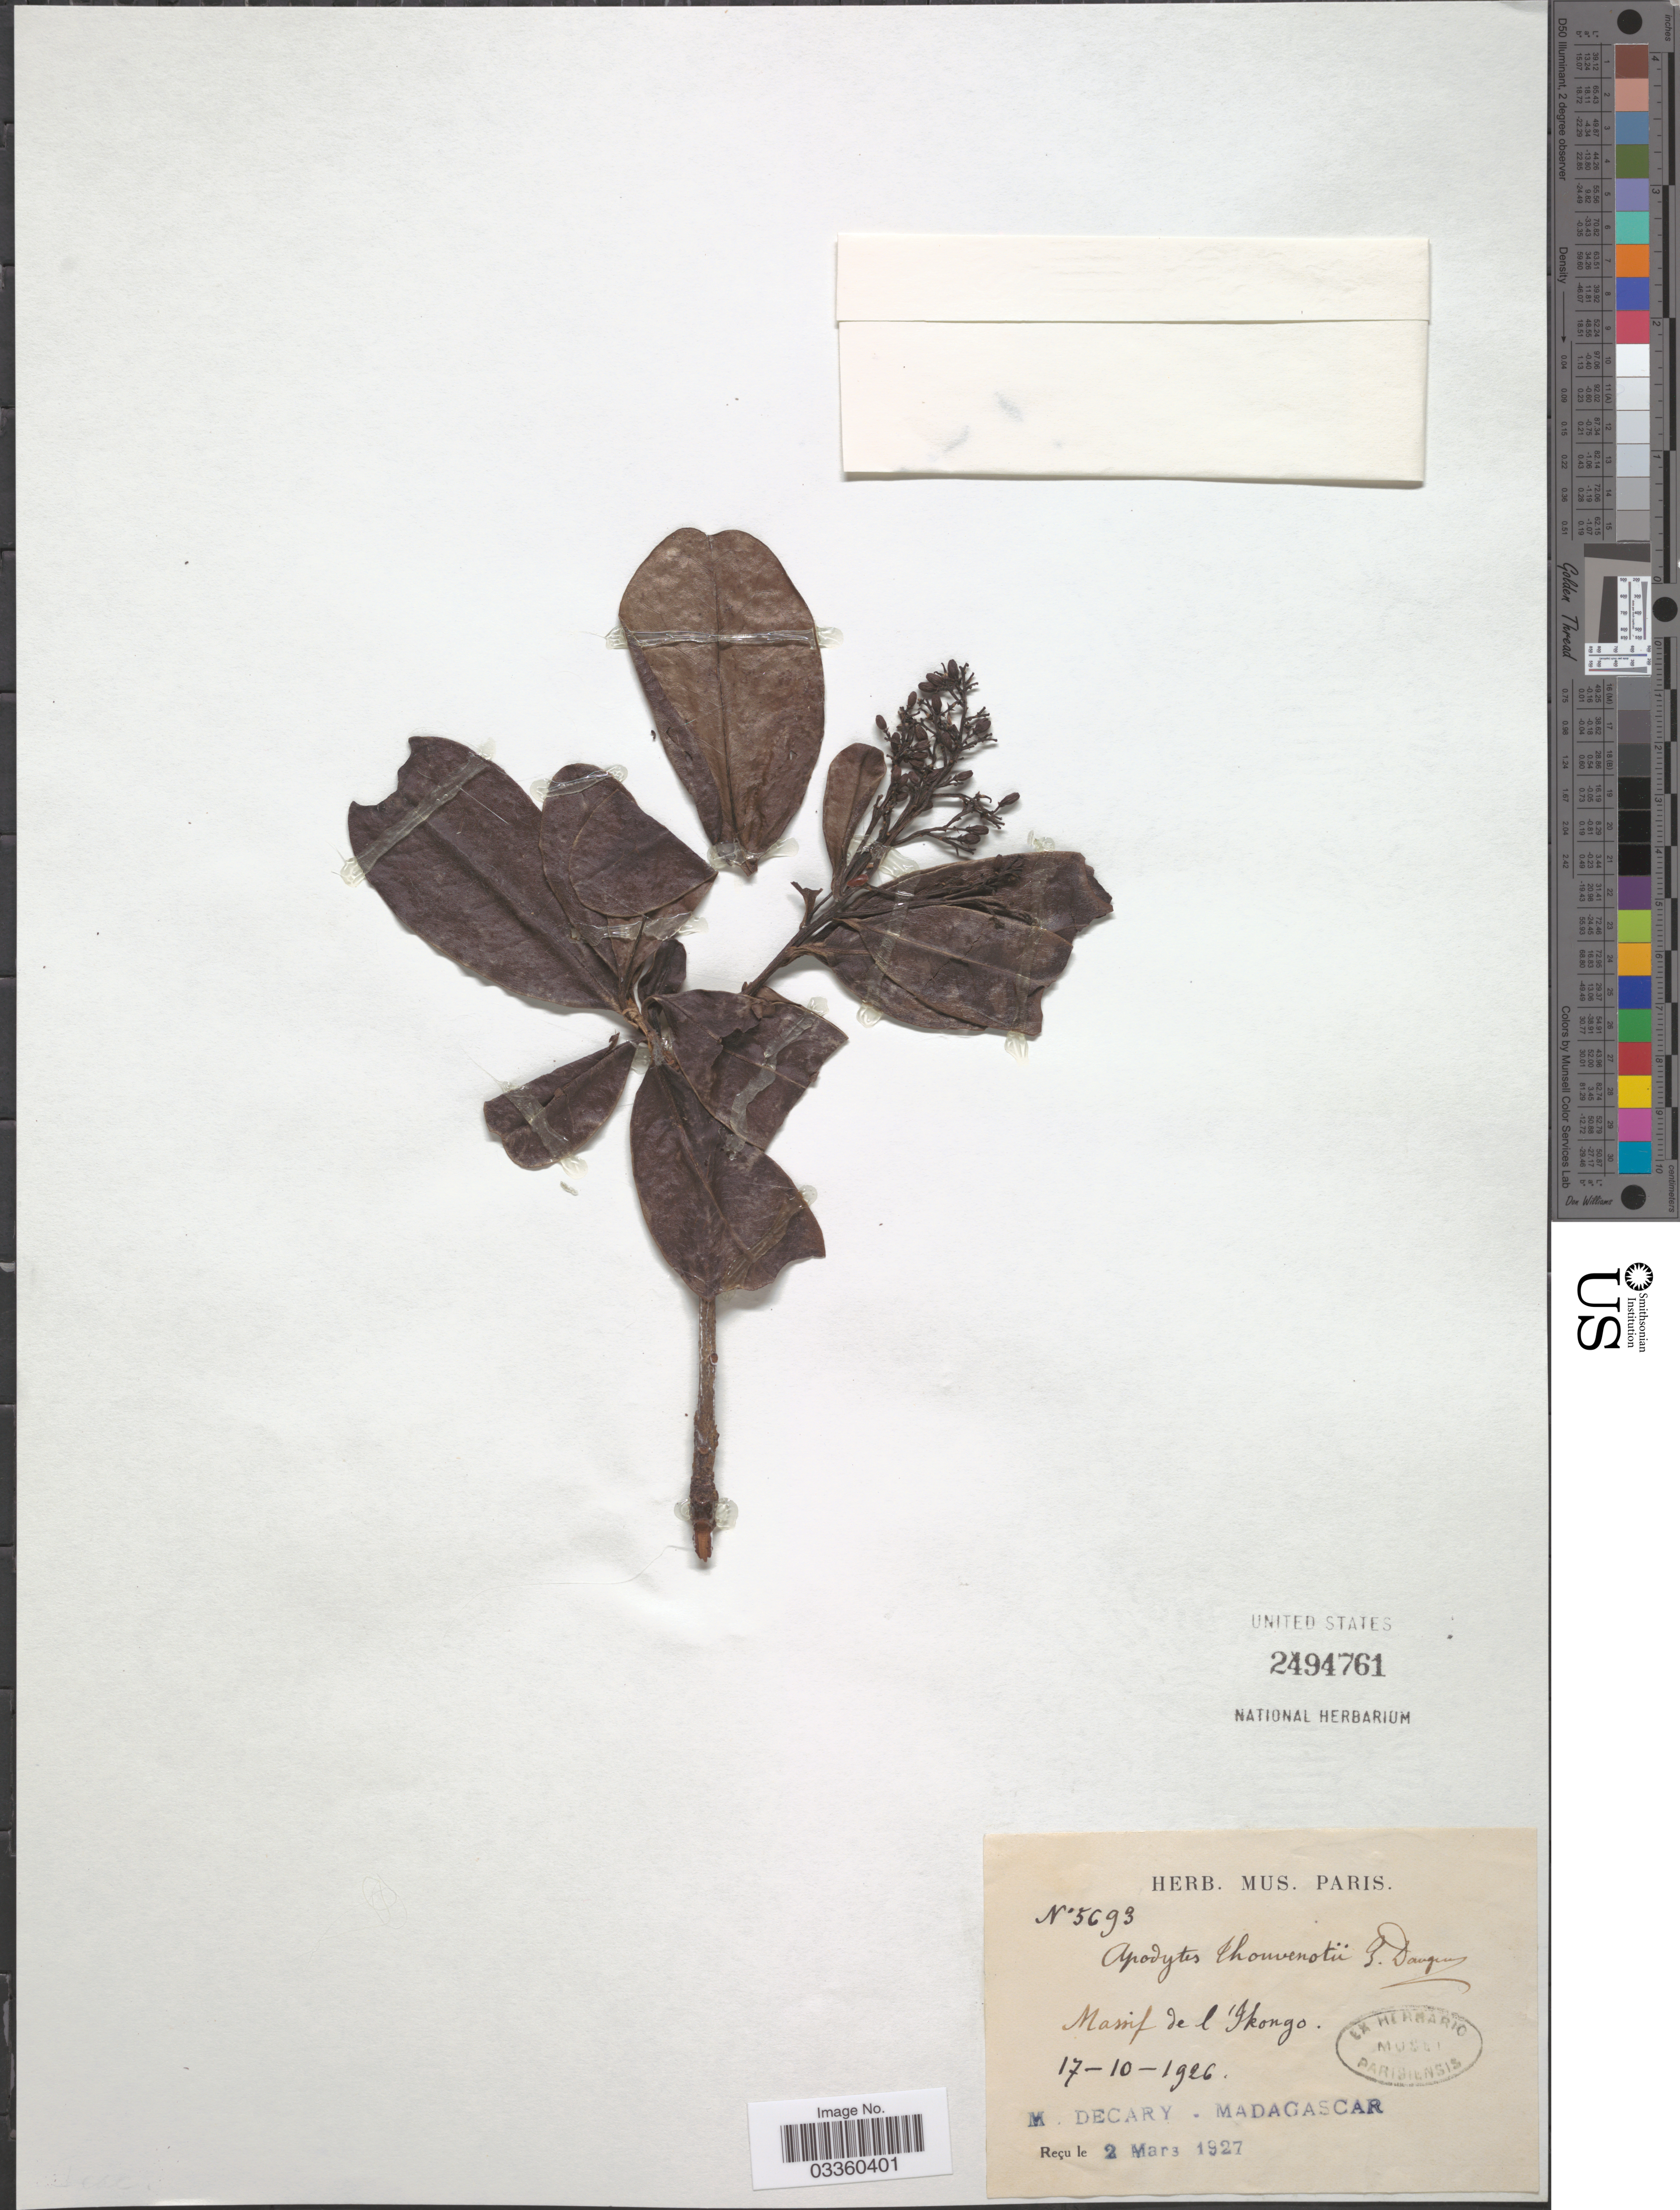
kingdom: Plantae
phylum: Tracheophyta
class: Magnoliopsida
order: Metteniusales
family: Metteniusaceae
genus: Apodytes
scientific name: Apodytes thouvenotii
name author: Danguy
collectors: R. Decary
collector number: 5693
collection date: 1926-10-17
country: Madagascar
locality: Massif del'Ikongo.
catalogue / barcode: US 2494761